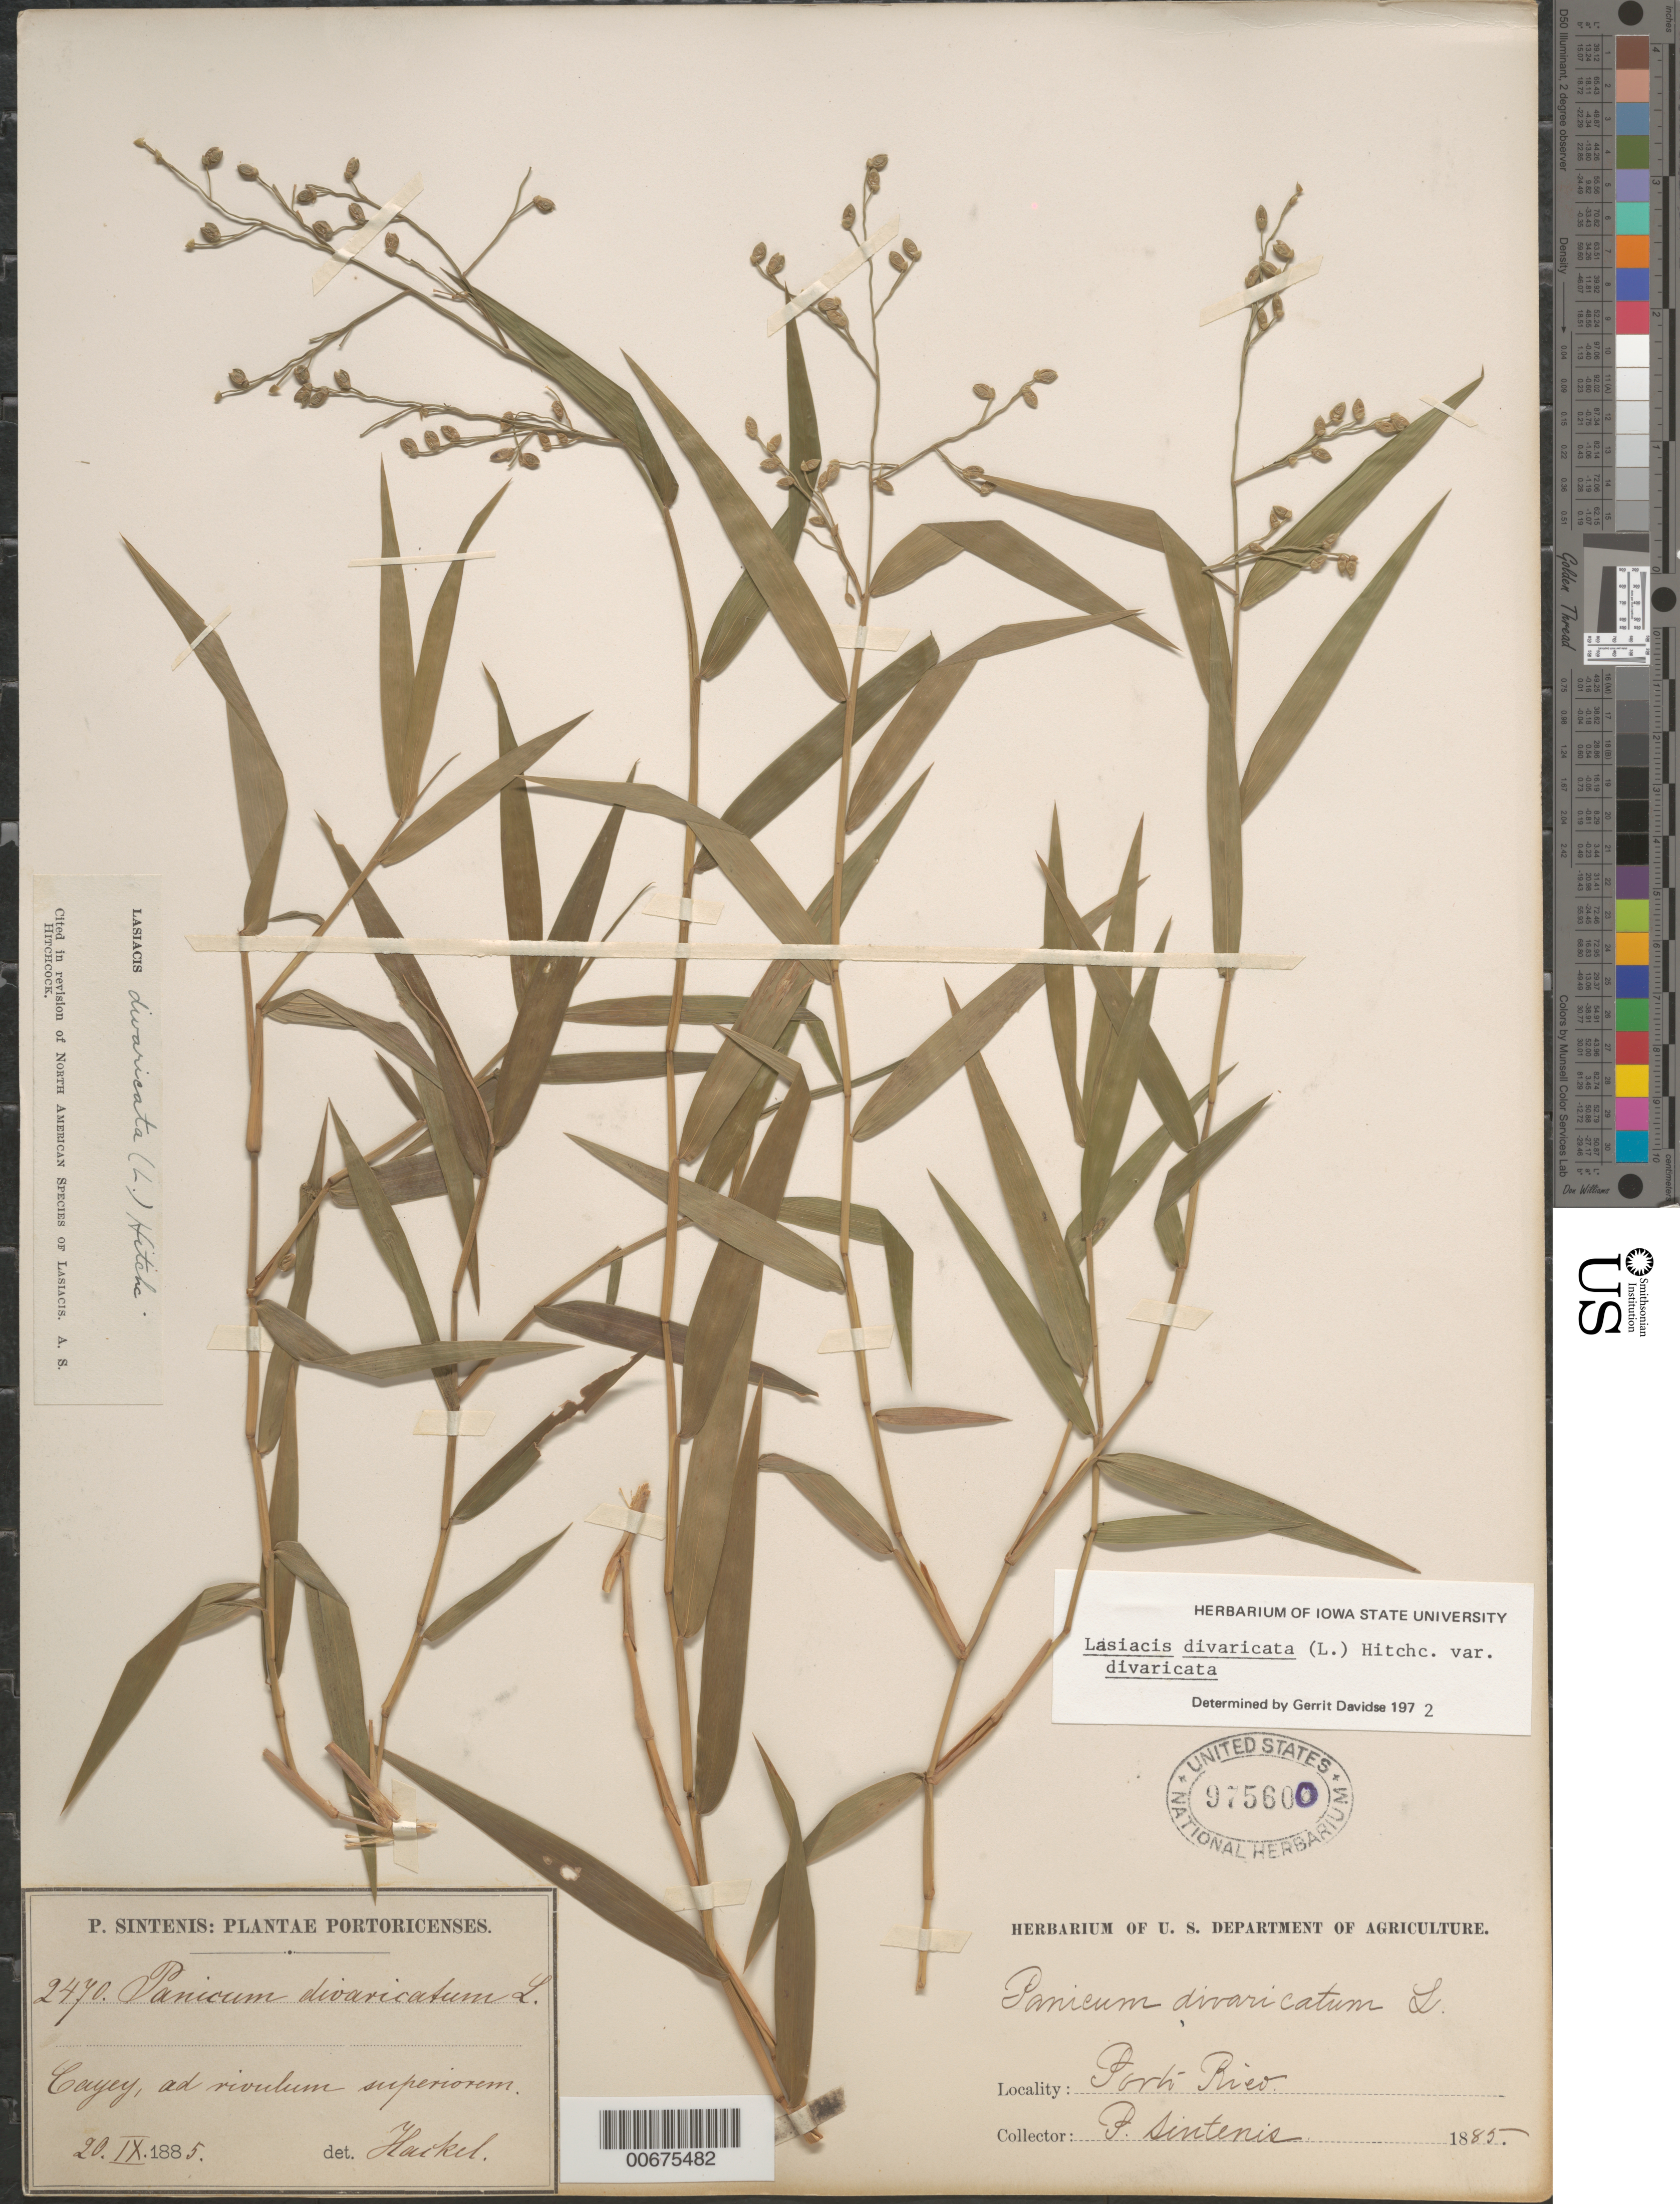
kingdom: Plantae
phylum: Tracheophyta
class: Liliopsida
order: Poales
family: Poaceae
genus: Lasiacis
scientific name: Lasiacis divaricata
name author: (L.) Hitchc.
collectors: P. Sintenis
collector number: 2470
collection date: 1885-09-20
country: Puerto Rico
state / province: Çayey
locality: Portoricenses. Cayey, ad rivulum superiorum.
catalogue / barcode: US 975600